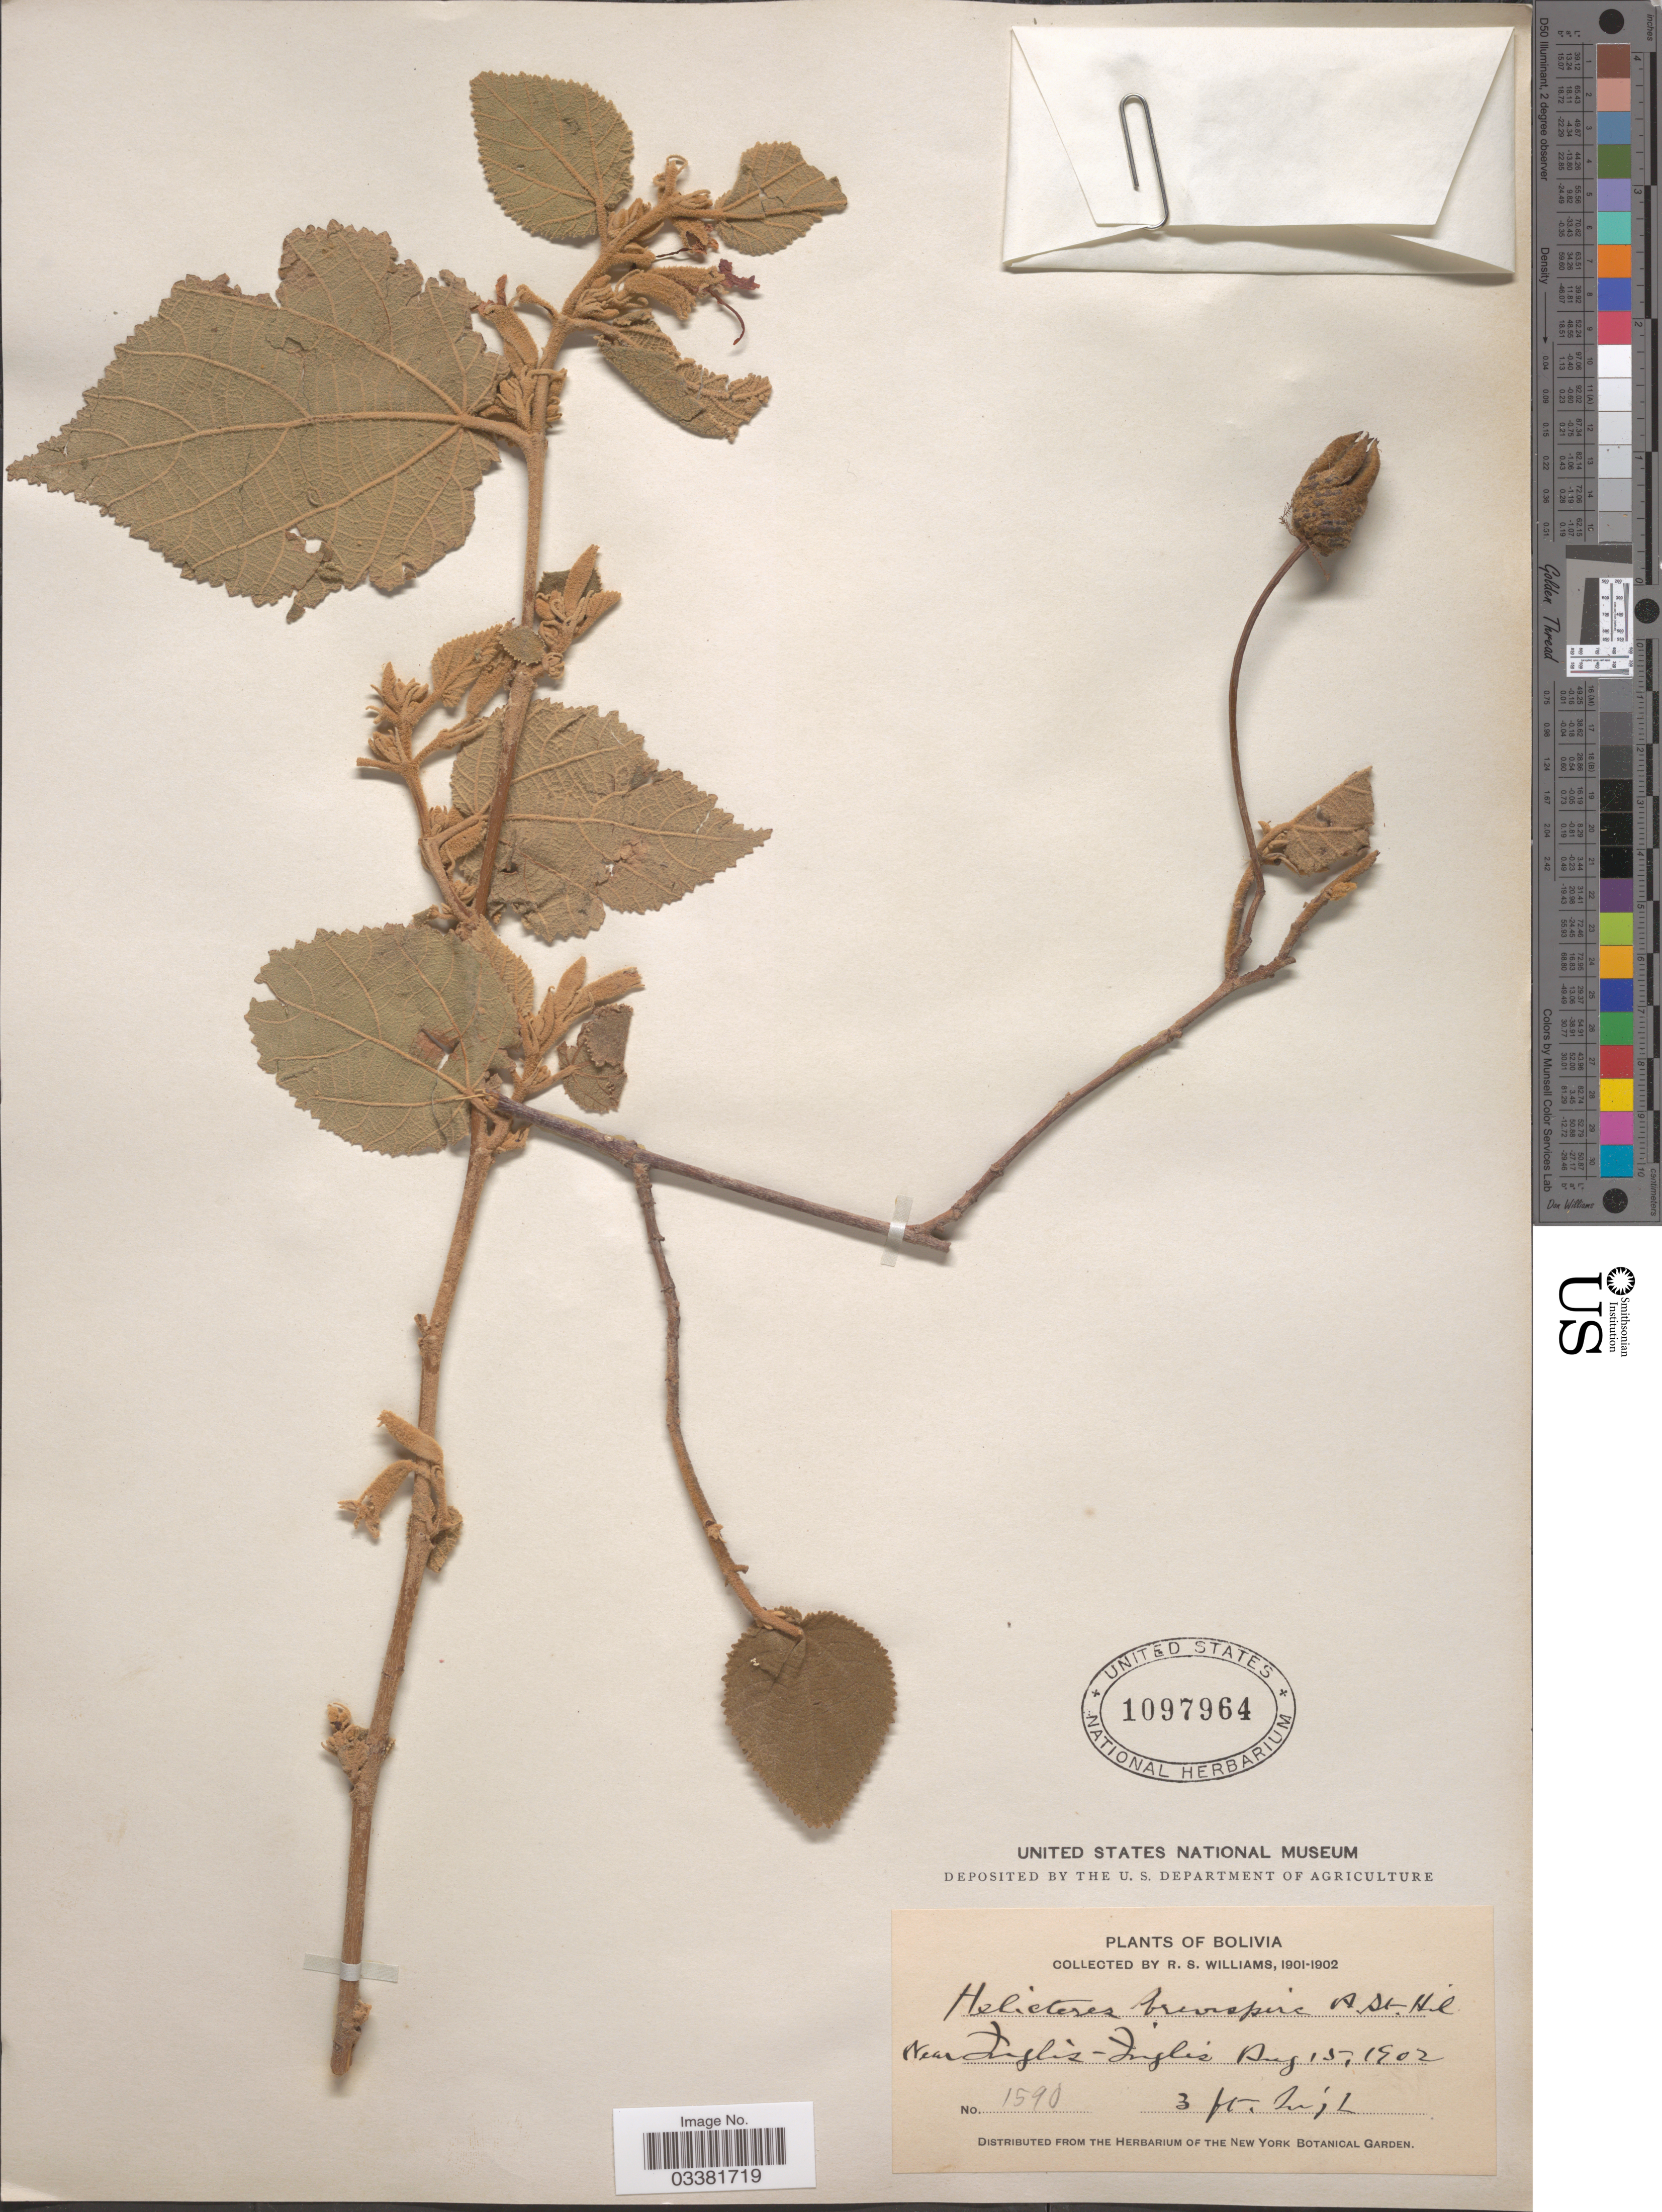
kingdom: Plantae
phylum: Tracheophyta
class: Magnoliopsida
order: Malvales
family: Malvaceae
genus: Helicteres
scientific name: Helicteres brevispira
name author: A. St.-Hil.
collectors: R. S. Williams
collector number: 1590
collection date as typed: Aug. 15, 1902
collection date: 1902-08-15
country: Bolivia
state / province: La Paz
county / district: Franz Tamayo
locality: Near Inglis-Inglis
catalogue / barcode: US 1097964